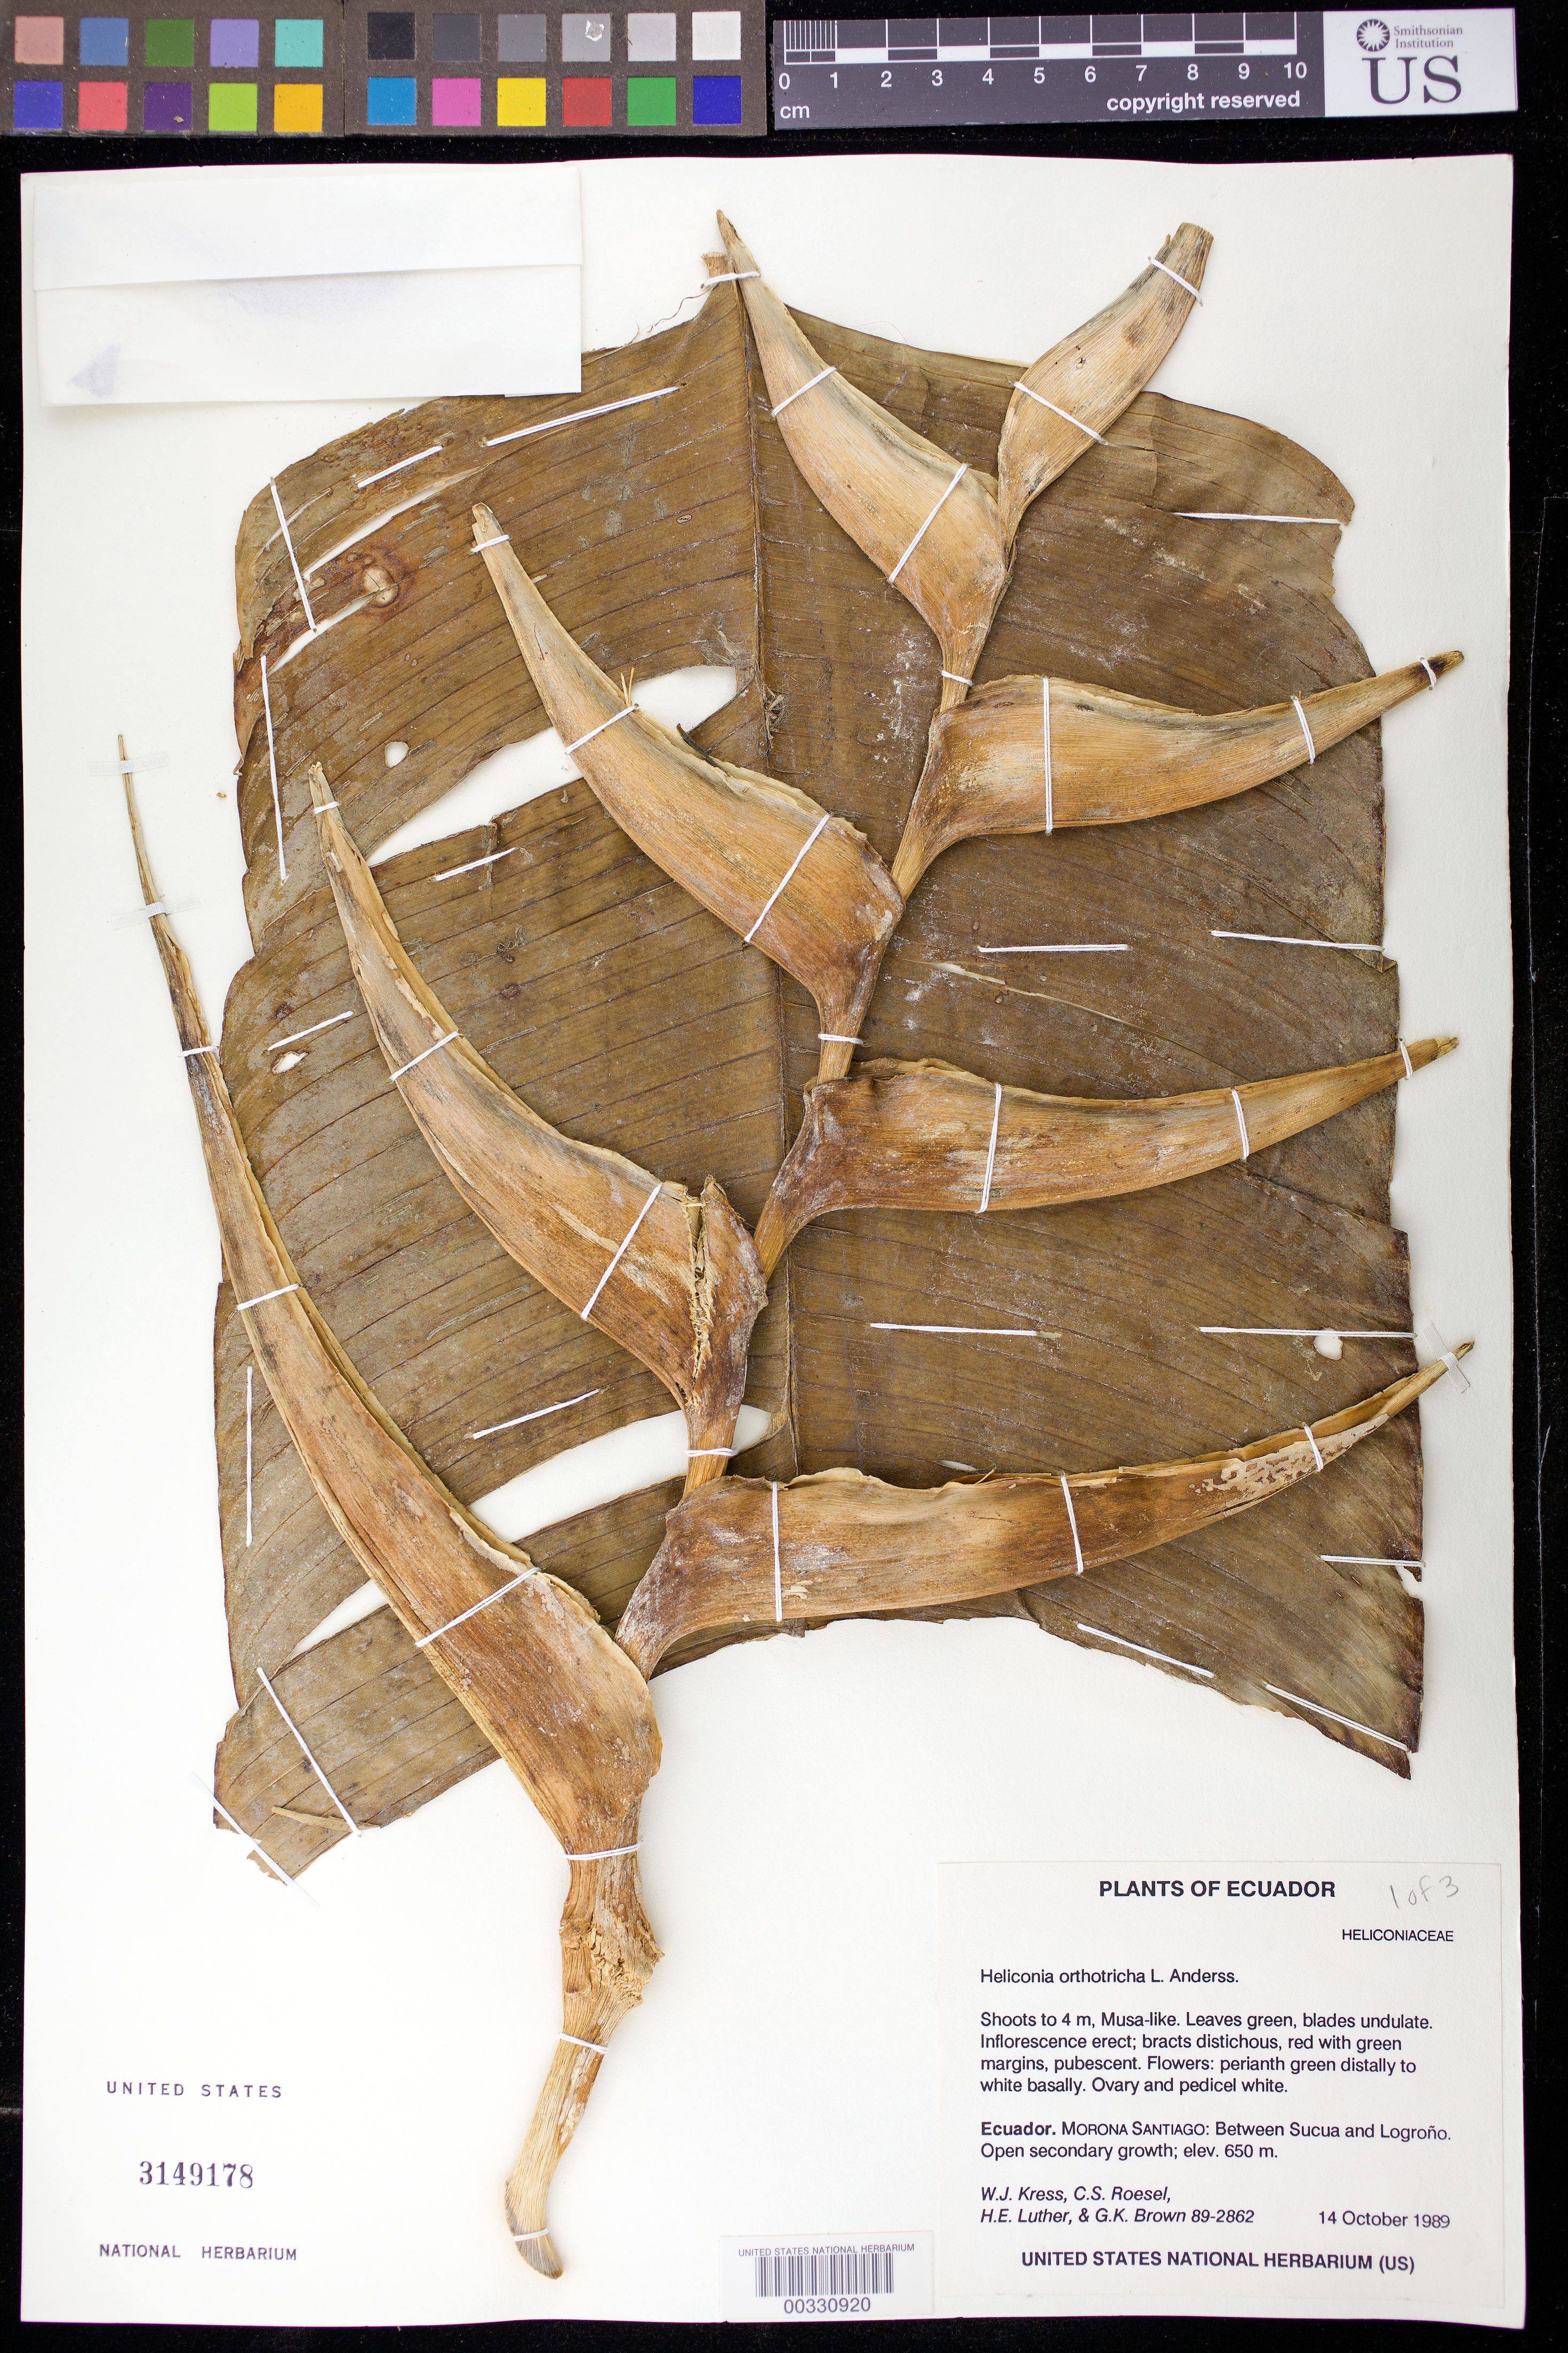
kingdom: Plantae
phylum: Tracheophyta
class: Liliopsida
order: Zingiberales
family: Heliconiaceae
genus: Heliconia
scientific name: Heliconia orthotricha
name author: L. Andersson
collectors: W. J. Kress, C. S. Roesel, Harry E. Luther & G. K. Brown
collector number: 89-2862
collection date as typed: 14 Oct 1989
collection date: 1989-10-14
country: Ecuador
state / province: Morona-Santiago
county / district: Sucúa / Logroño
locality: Between sucua and logrono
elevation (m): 650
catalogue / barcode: US 3149178